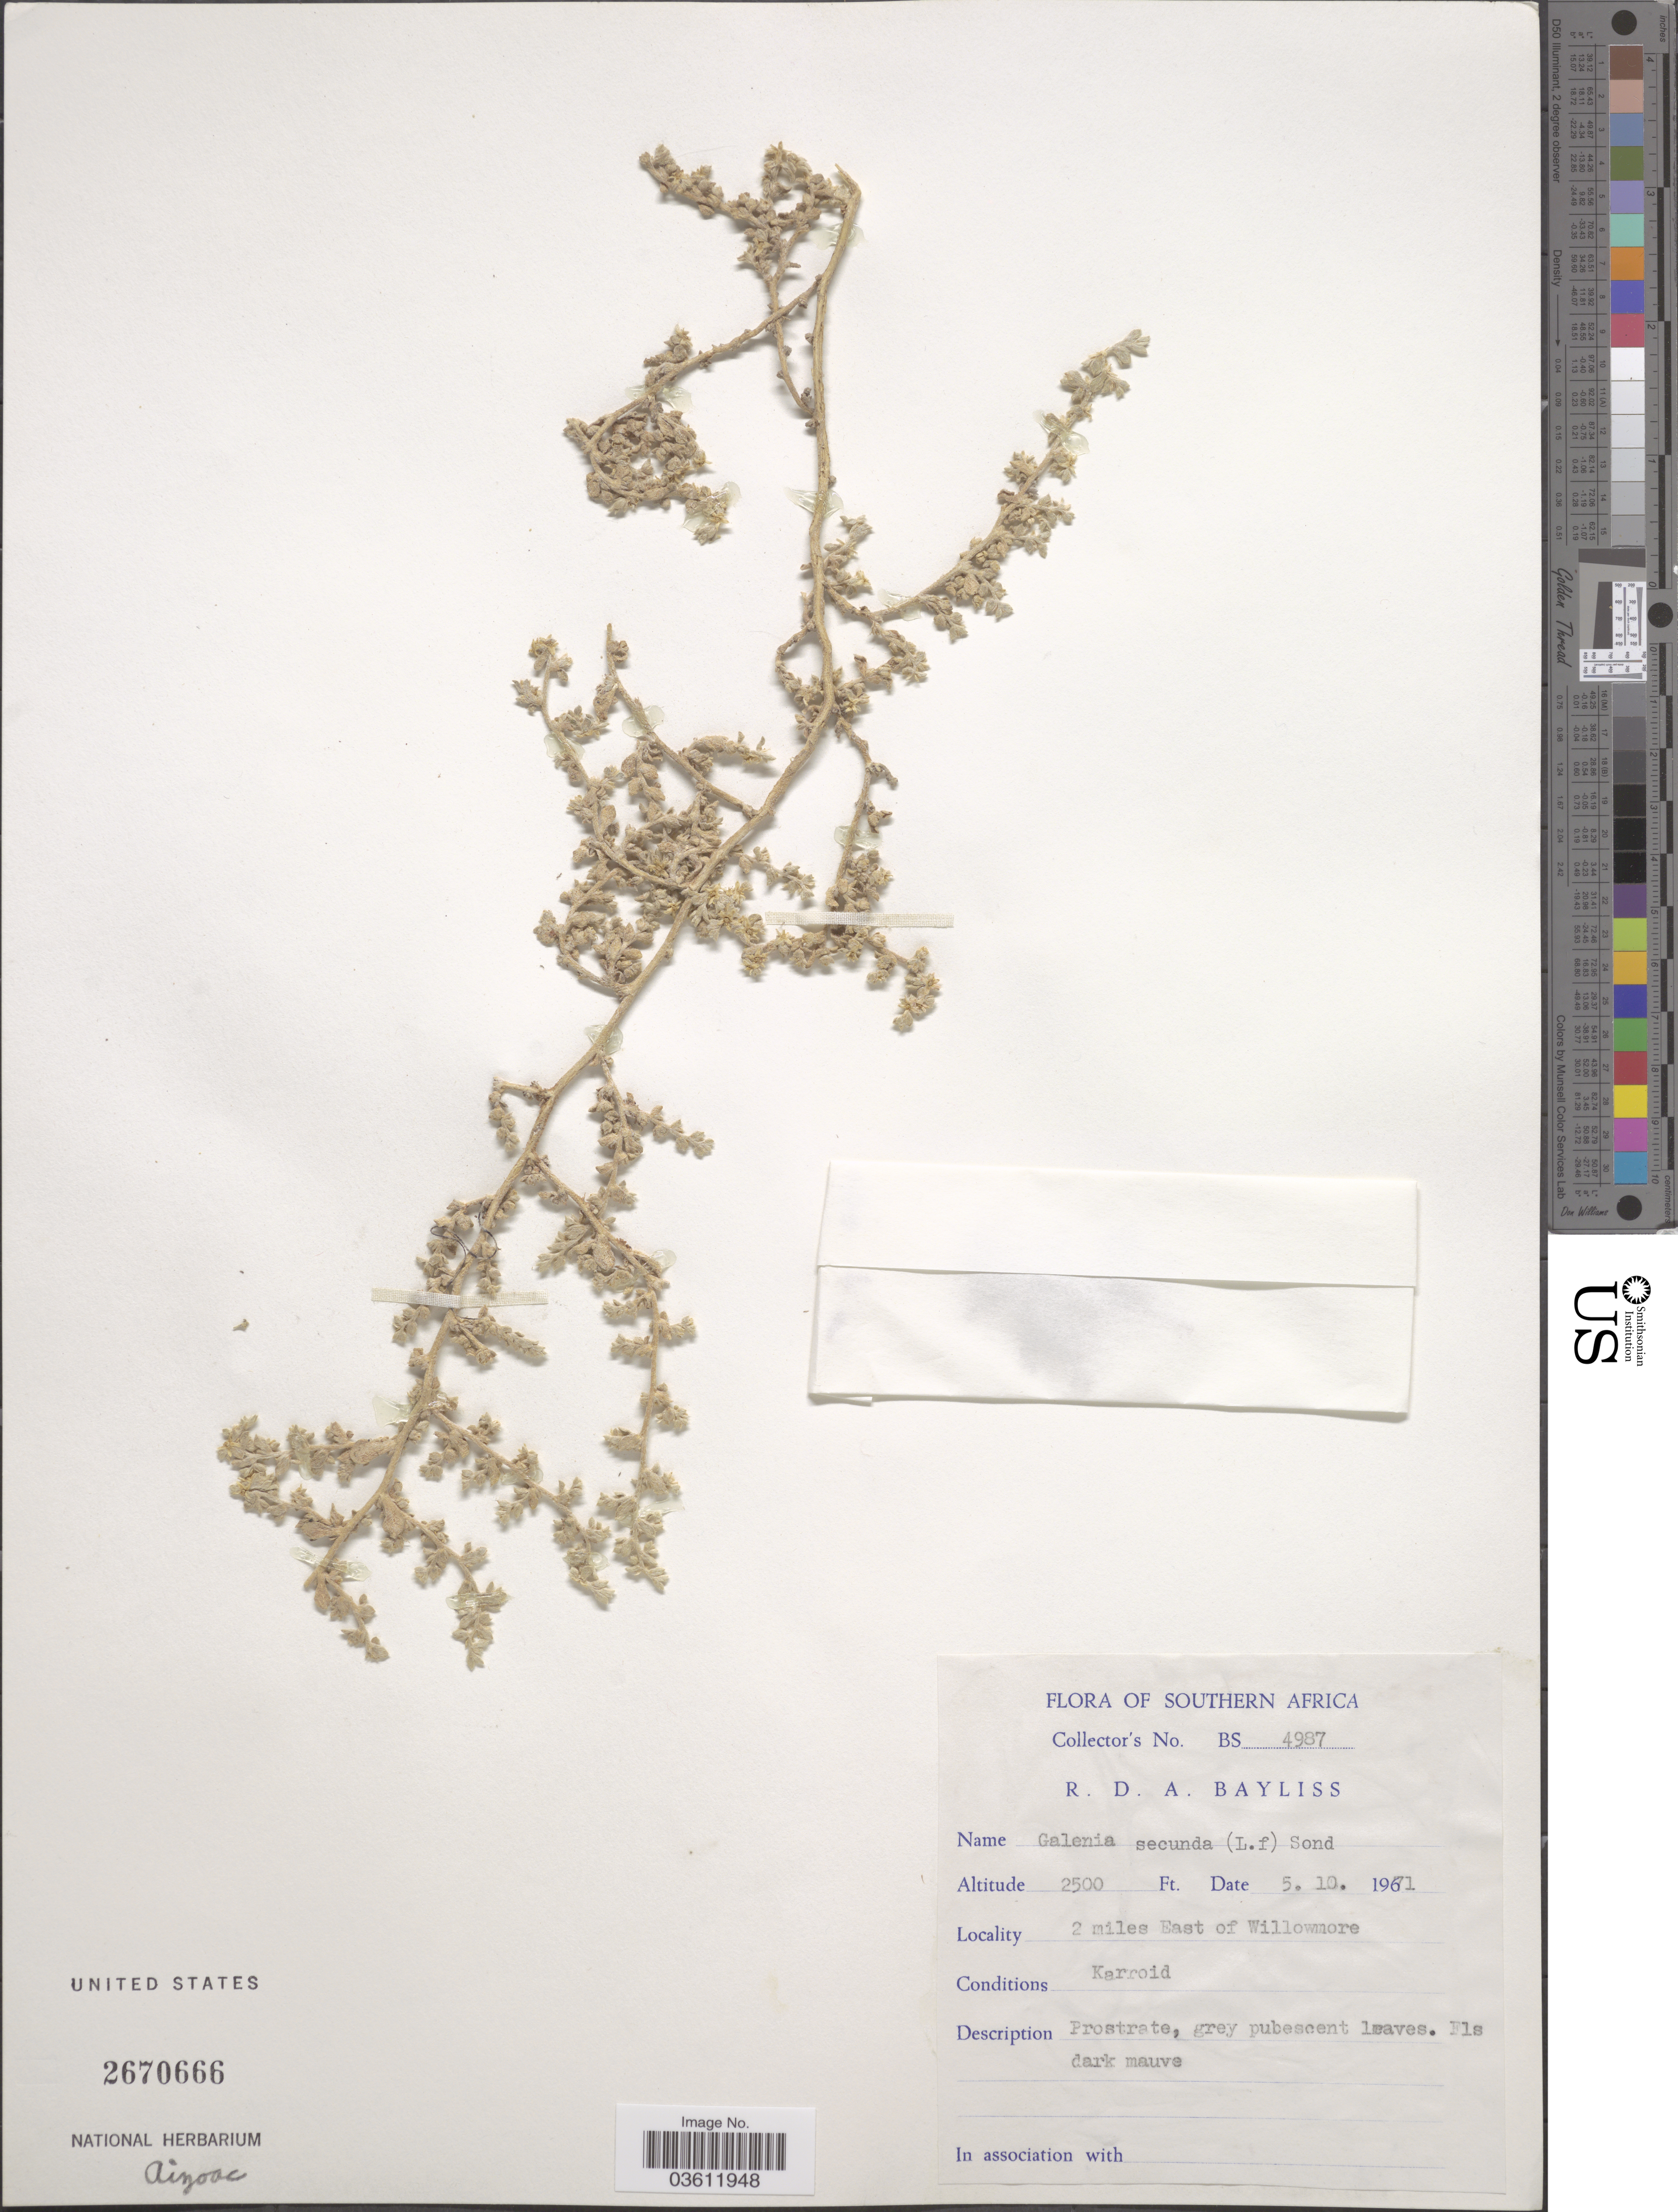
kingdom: Plantae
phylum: Tracheophyta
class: Magnoliopsida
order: Caryophyllales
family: Aizoaceae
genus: Aizoon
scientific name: Aizoon secundum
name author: L. f.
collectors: R. Bayliss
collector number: BS4987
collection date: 1971-10-05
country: South Africa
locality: Southern Africa. 2 miles East of Willowmore.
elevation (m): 762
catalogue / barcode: US 2670666